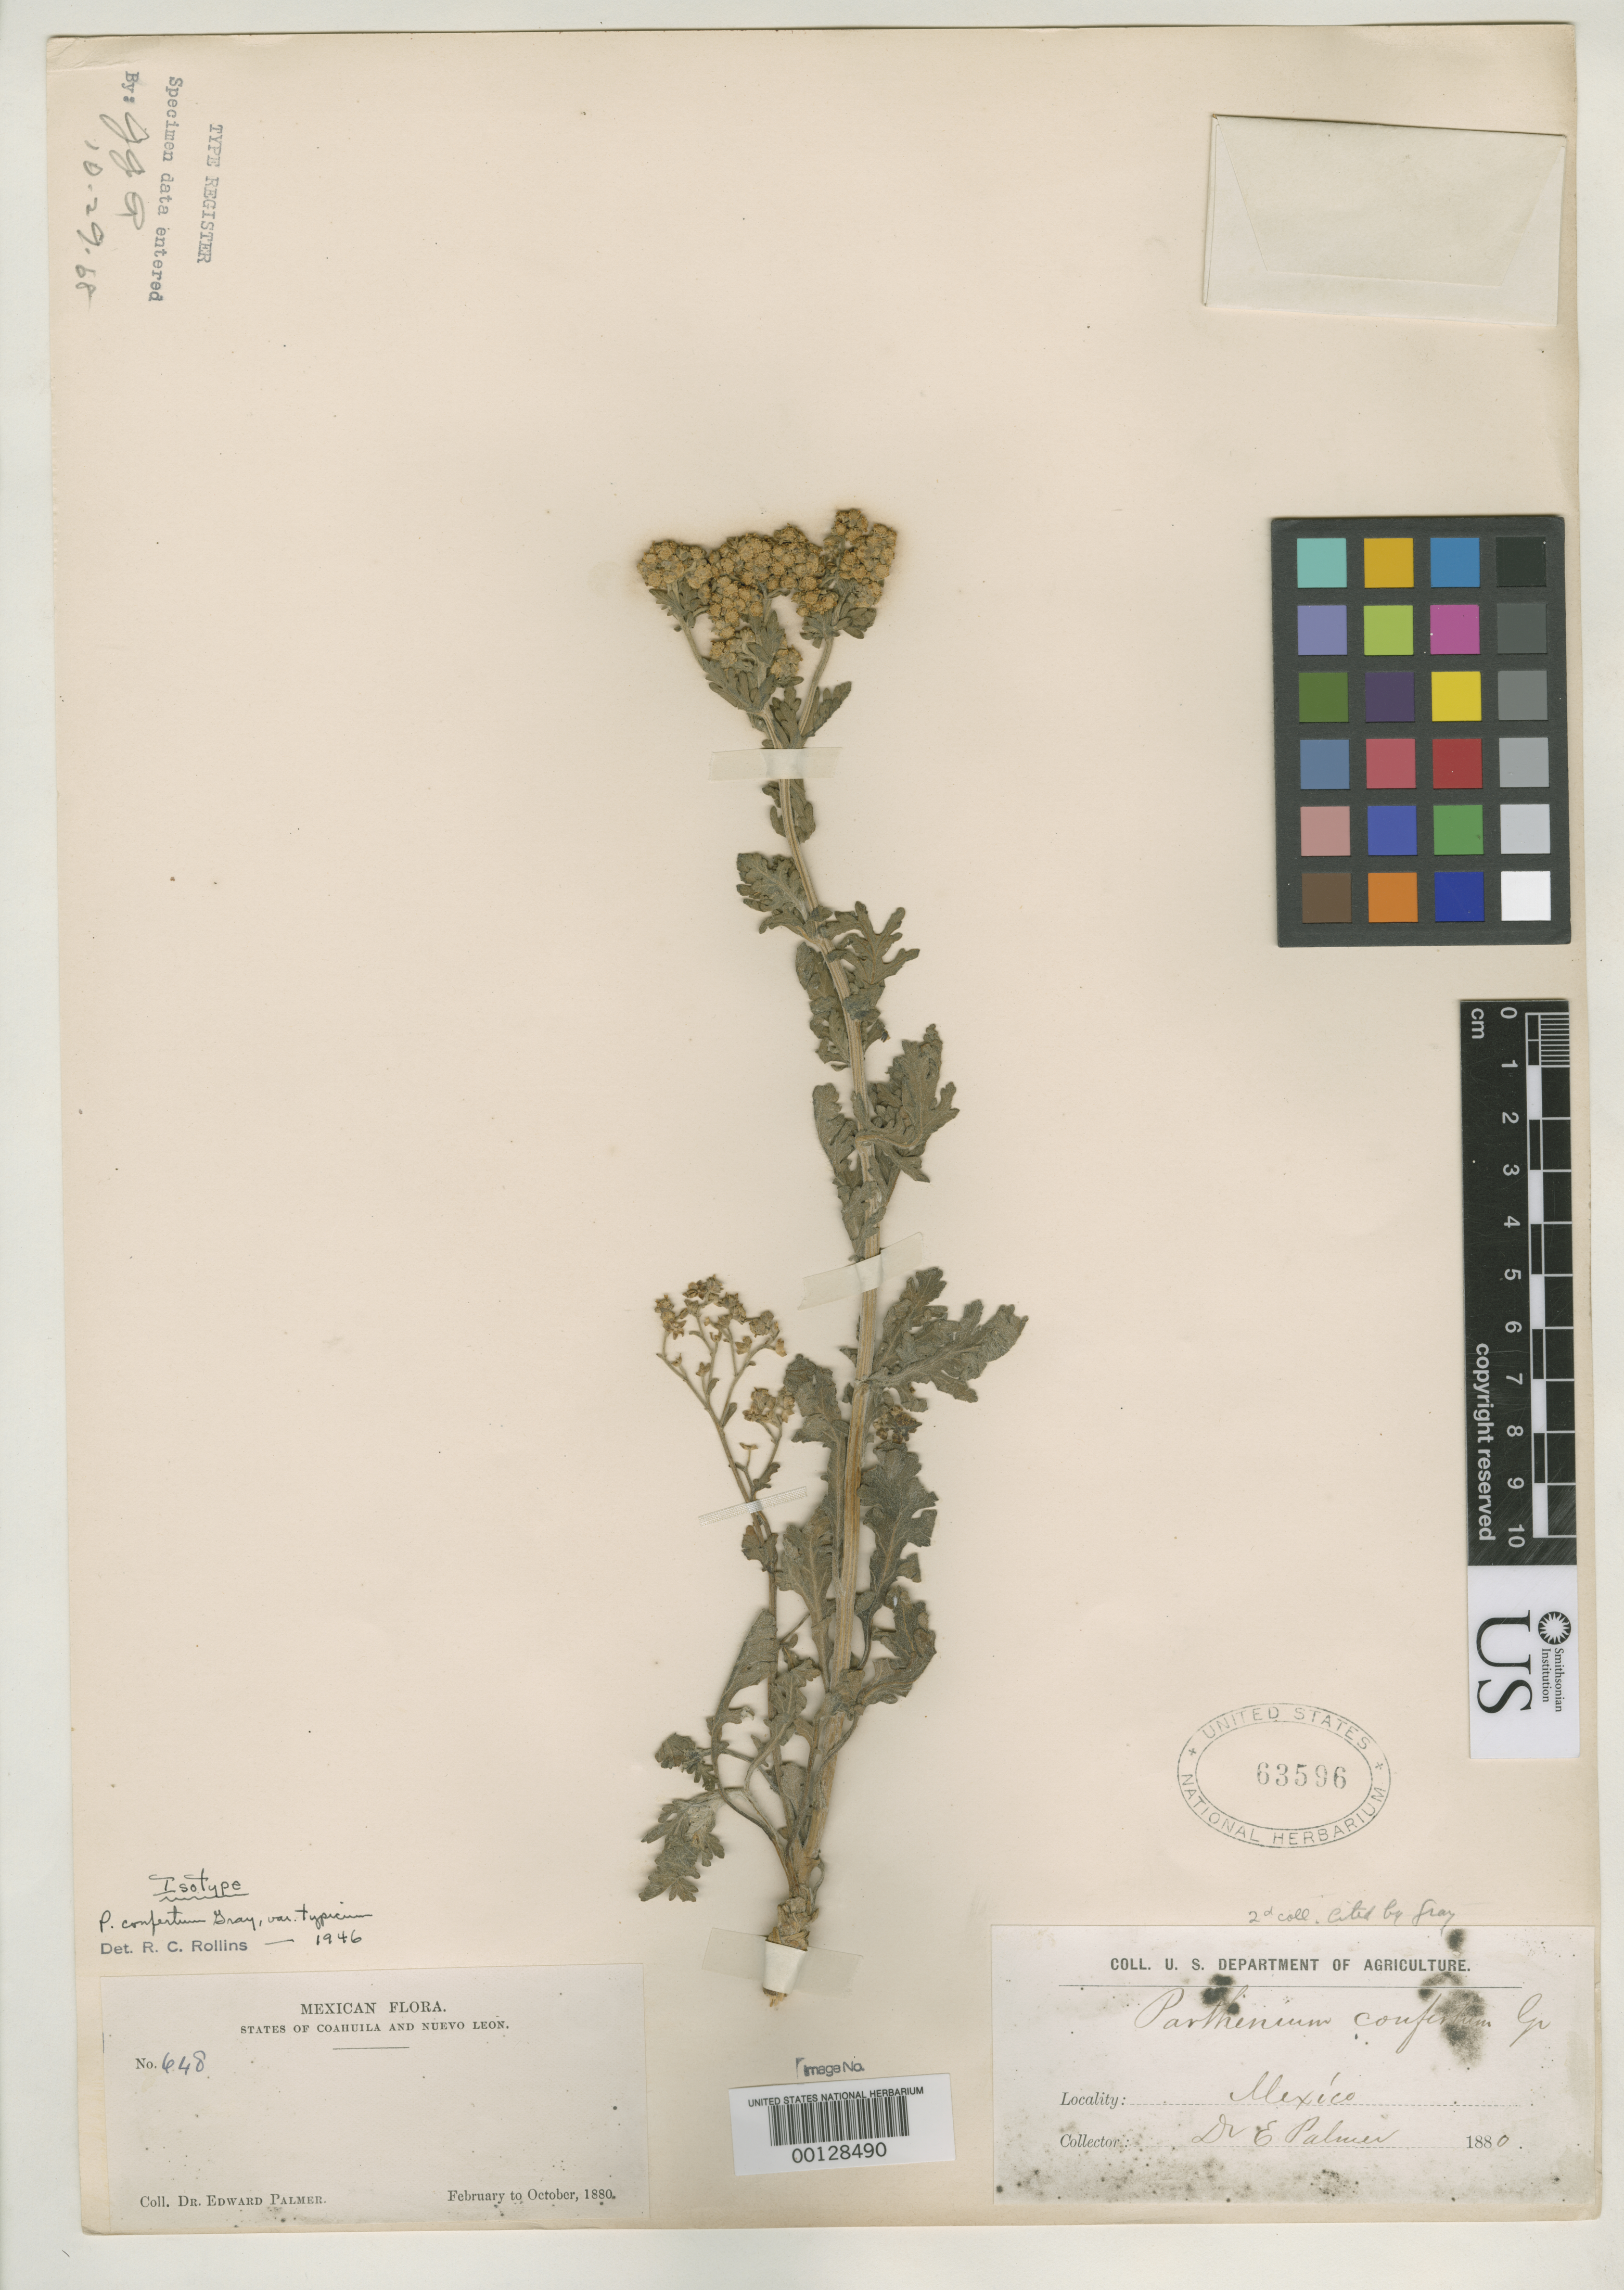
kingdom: Plantae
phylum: Tracheophyta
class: Magnoliopsida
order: Asterales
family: Asteraceae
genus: Parthenium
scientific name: Parthenium confertum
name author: A. Gray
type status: Isotype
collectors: E. Palmer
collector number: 648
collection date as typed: Feb 1901 to -- Oct 1880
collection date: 1880-10/1901-02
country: Mexico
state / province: Coahuila / Nuevo León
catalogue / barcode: US 63596